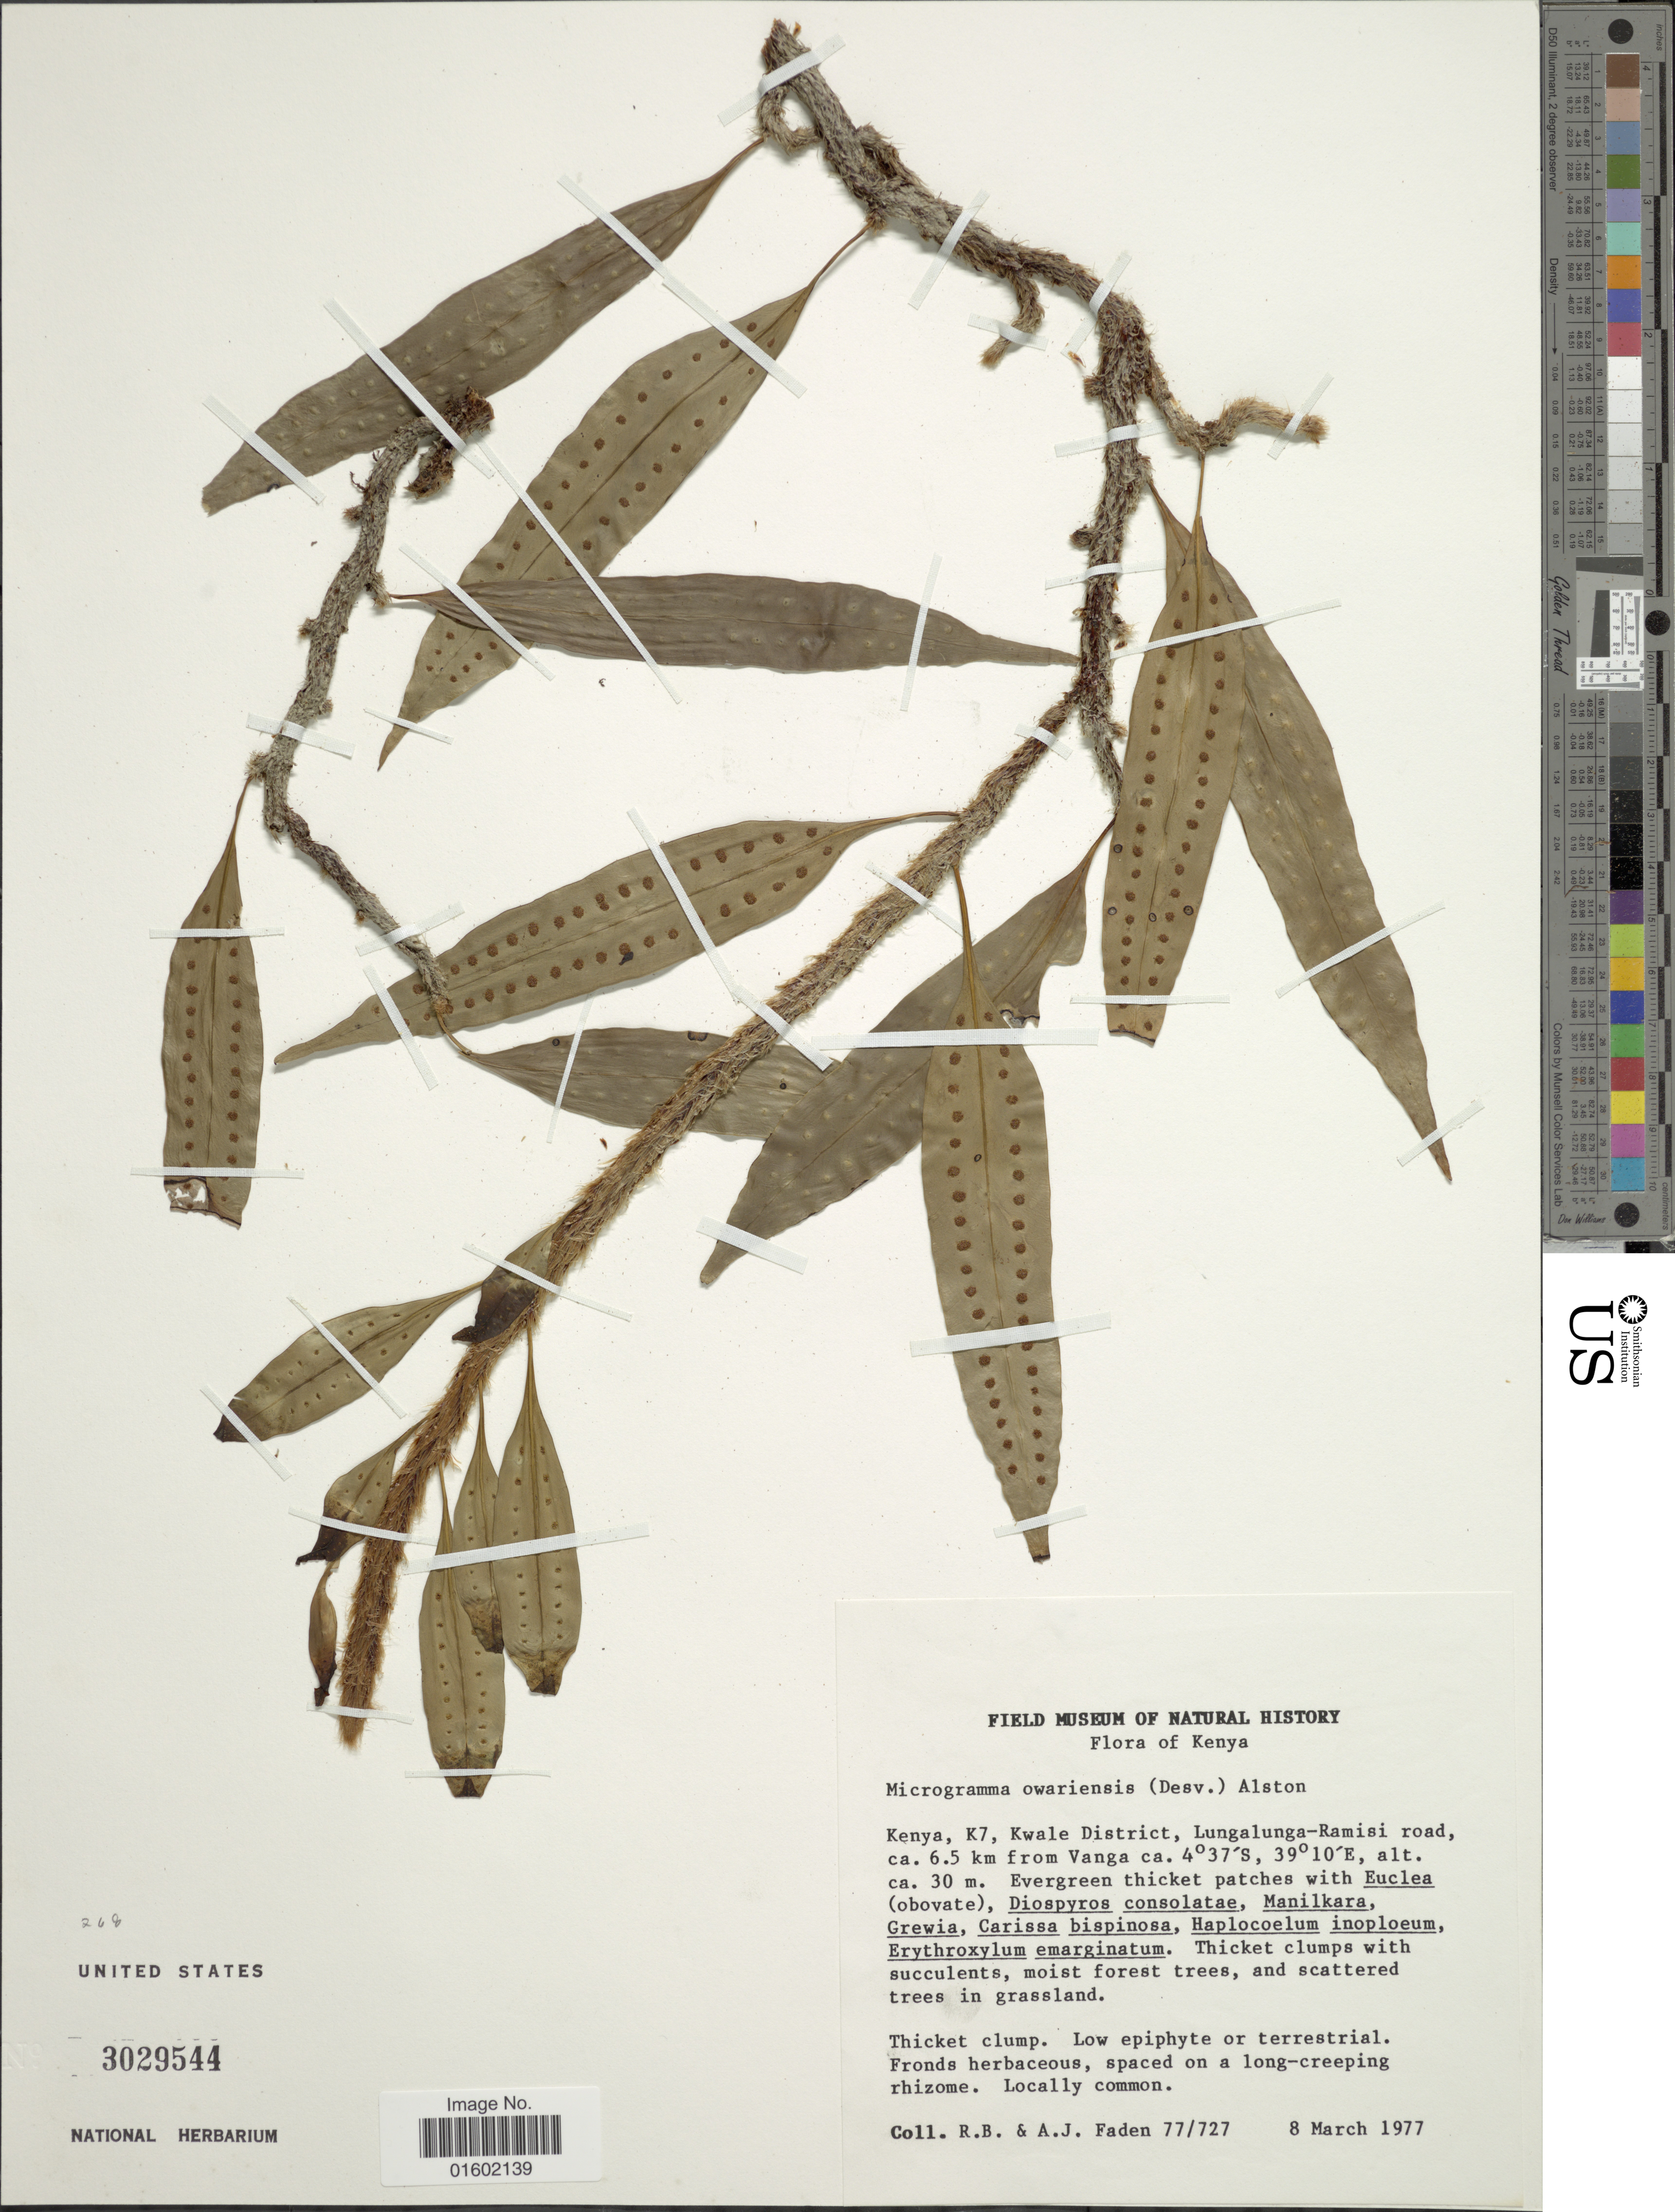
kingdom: Plantae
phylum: Tracheophyta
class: Polypodiopsida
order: Polypodiales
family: Polypodiaceae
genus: Microgramma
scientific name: Microgramma owariensis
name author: (Desv.) Alston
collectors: R. B. Faden & A. J. Faden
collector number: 77/727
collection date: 1977-03-08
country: Kenya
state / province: Kwale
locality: K7, Lungalunga-Ramisi road, ca. 6.5 km from Vanga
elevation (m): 30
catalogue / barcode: US 3029544